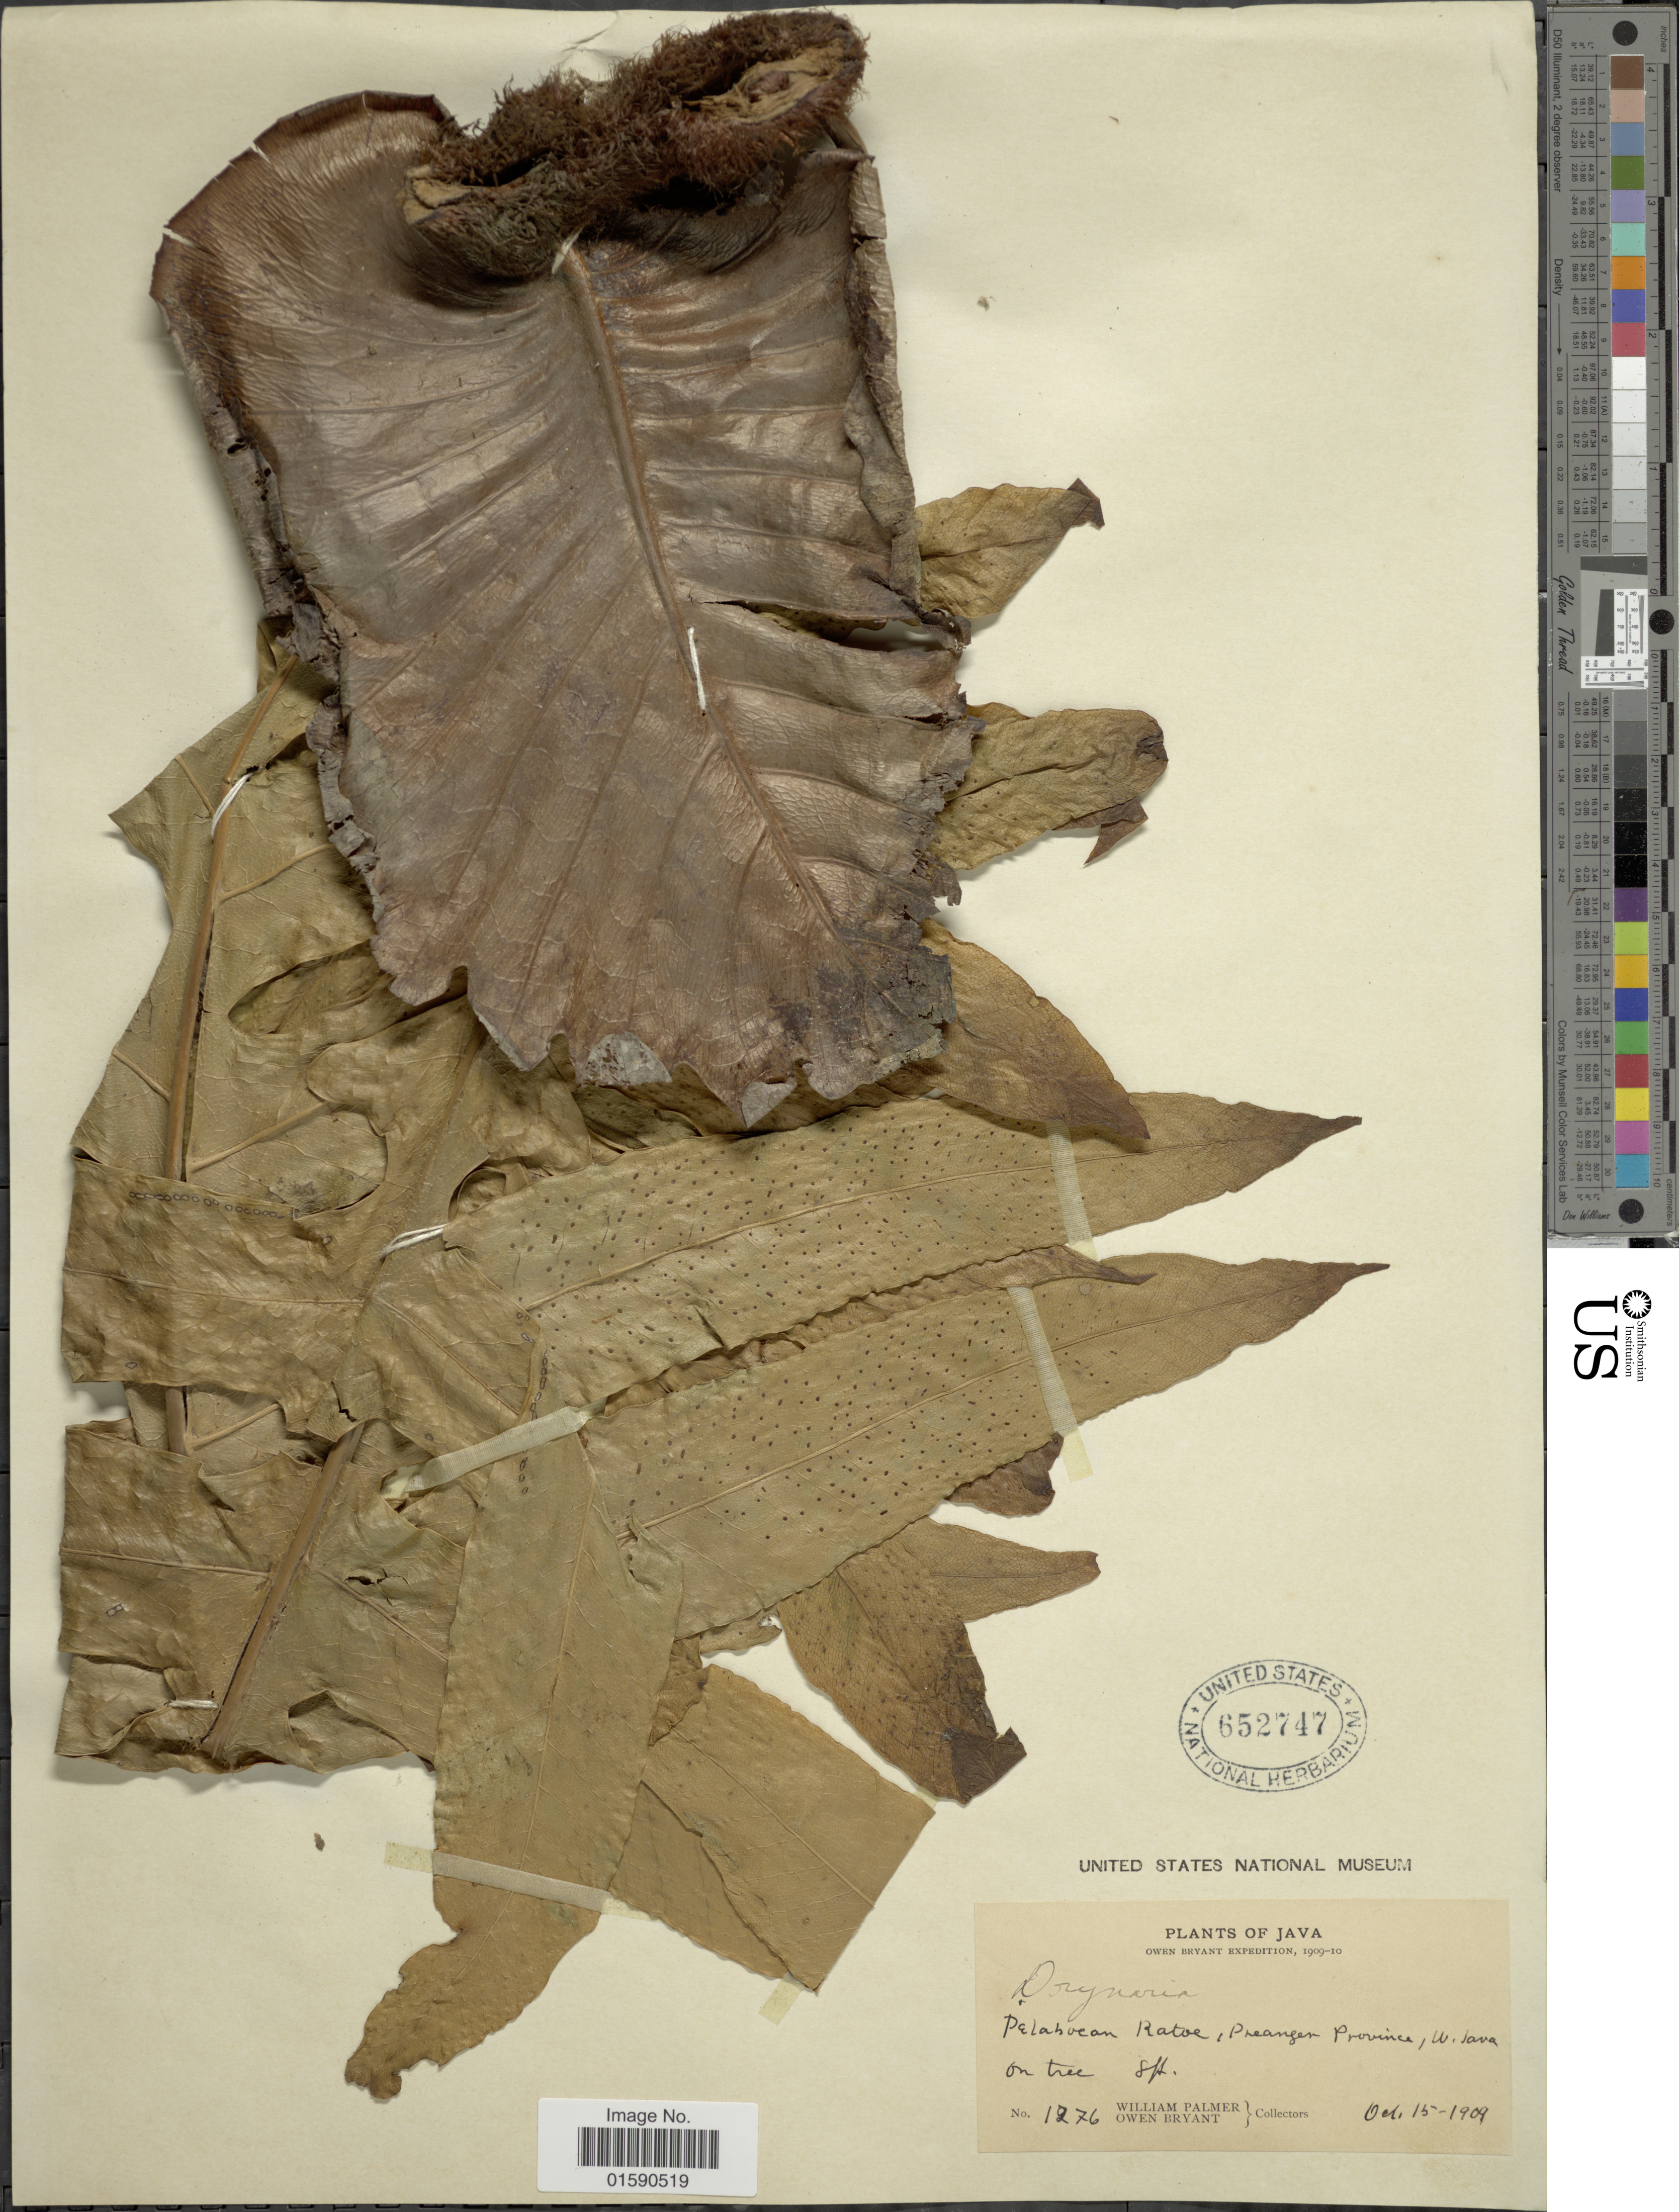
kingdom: Plantae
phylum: Tracheophyta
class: Polypodiopsida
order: Polypodiales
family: Polypodiaceae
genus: Drynaria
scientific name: Drynaria quercifolia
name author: (L.) J. Sm.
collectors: W. Palmer & O. Bryant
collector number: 1776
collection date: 1909-10-15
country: Indonesia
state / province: Java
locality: Pelaboean ratoe, Preanger Province, W. Java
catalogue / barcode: US 652747